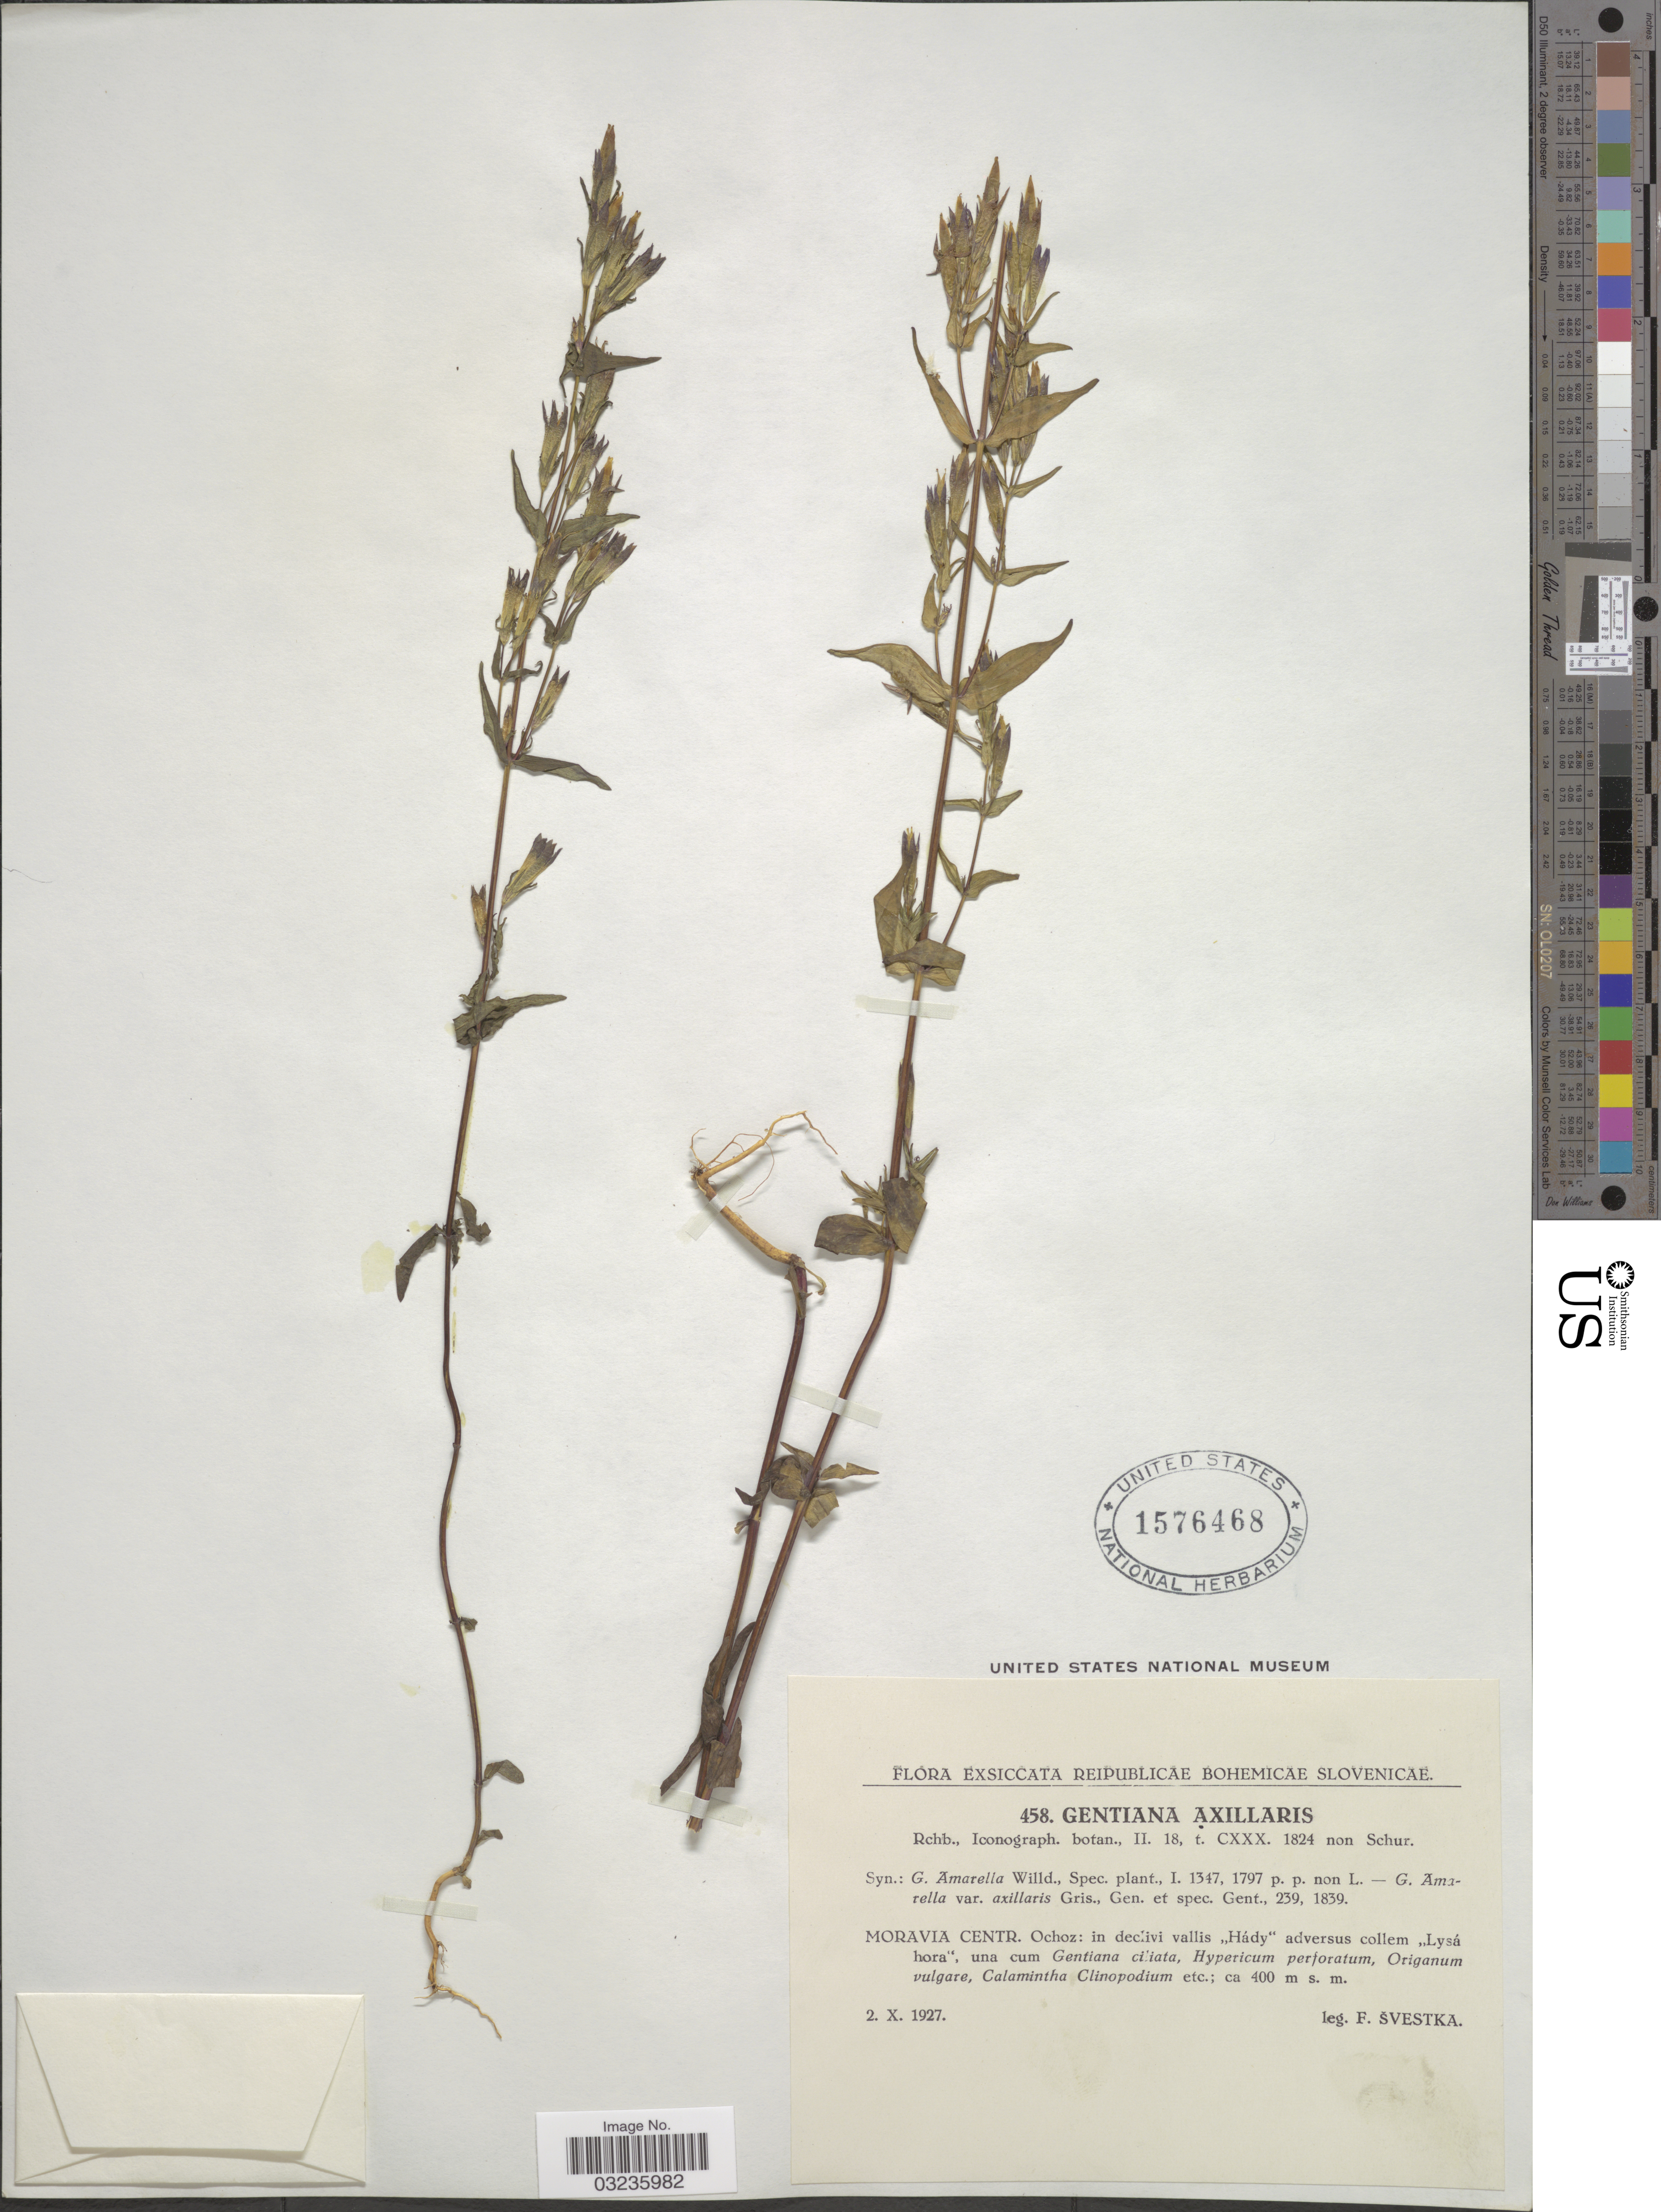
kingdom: Plantae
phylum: Tracheophyta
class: Magnoliopsida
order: Gentianales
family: Gentianaceae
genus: Gentiana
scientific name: Gentiana axillaris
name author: Poir. ex Lam.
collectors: F. Svestka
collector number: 458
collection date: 1927-10-02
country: Czechia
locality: Moravia Centr. Ochoz: in declivi vallis "Hády" adversus collem "Lysá hora".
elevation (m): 400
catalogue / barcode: US 1576468